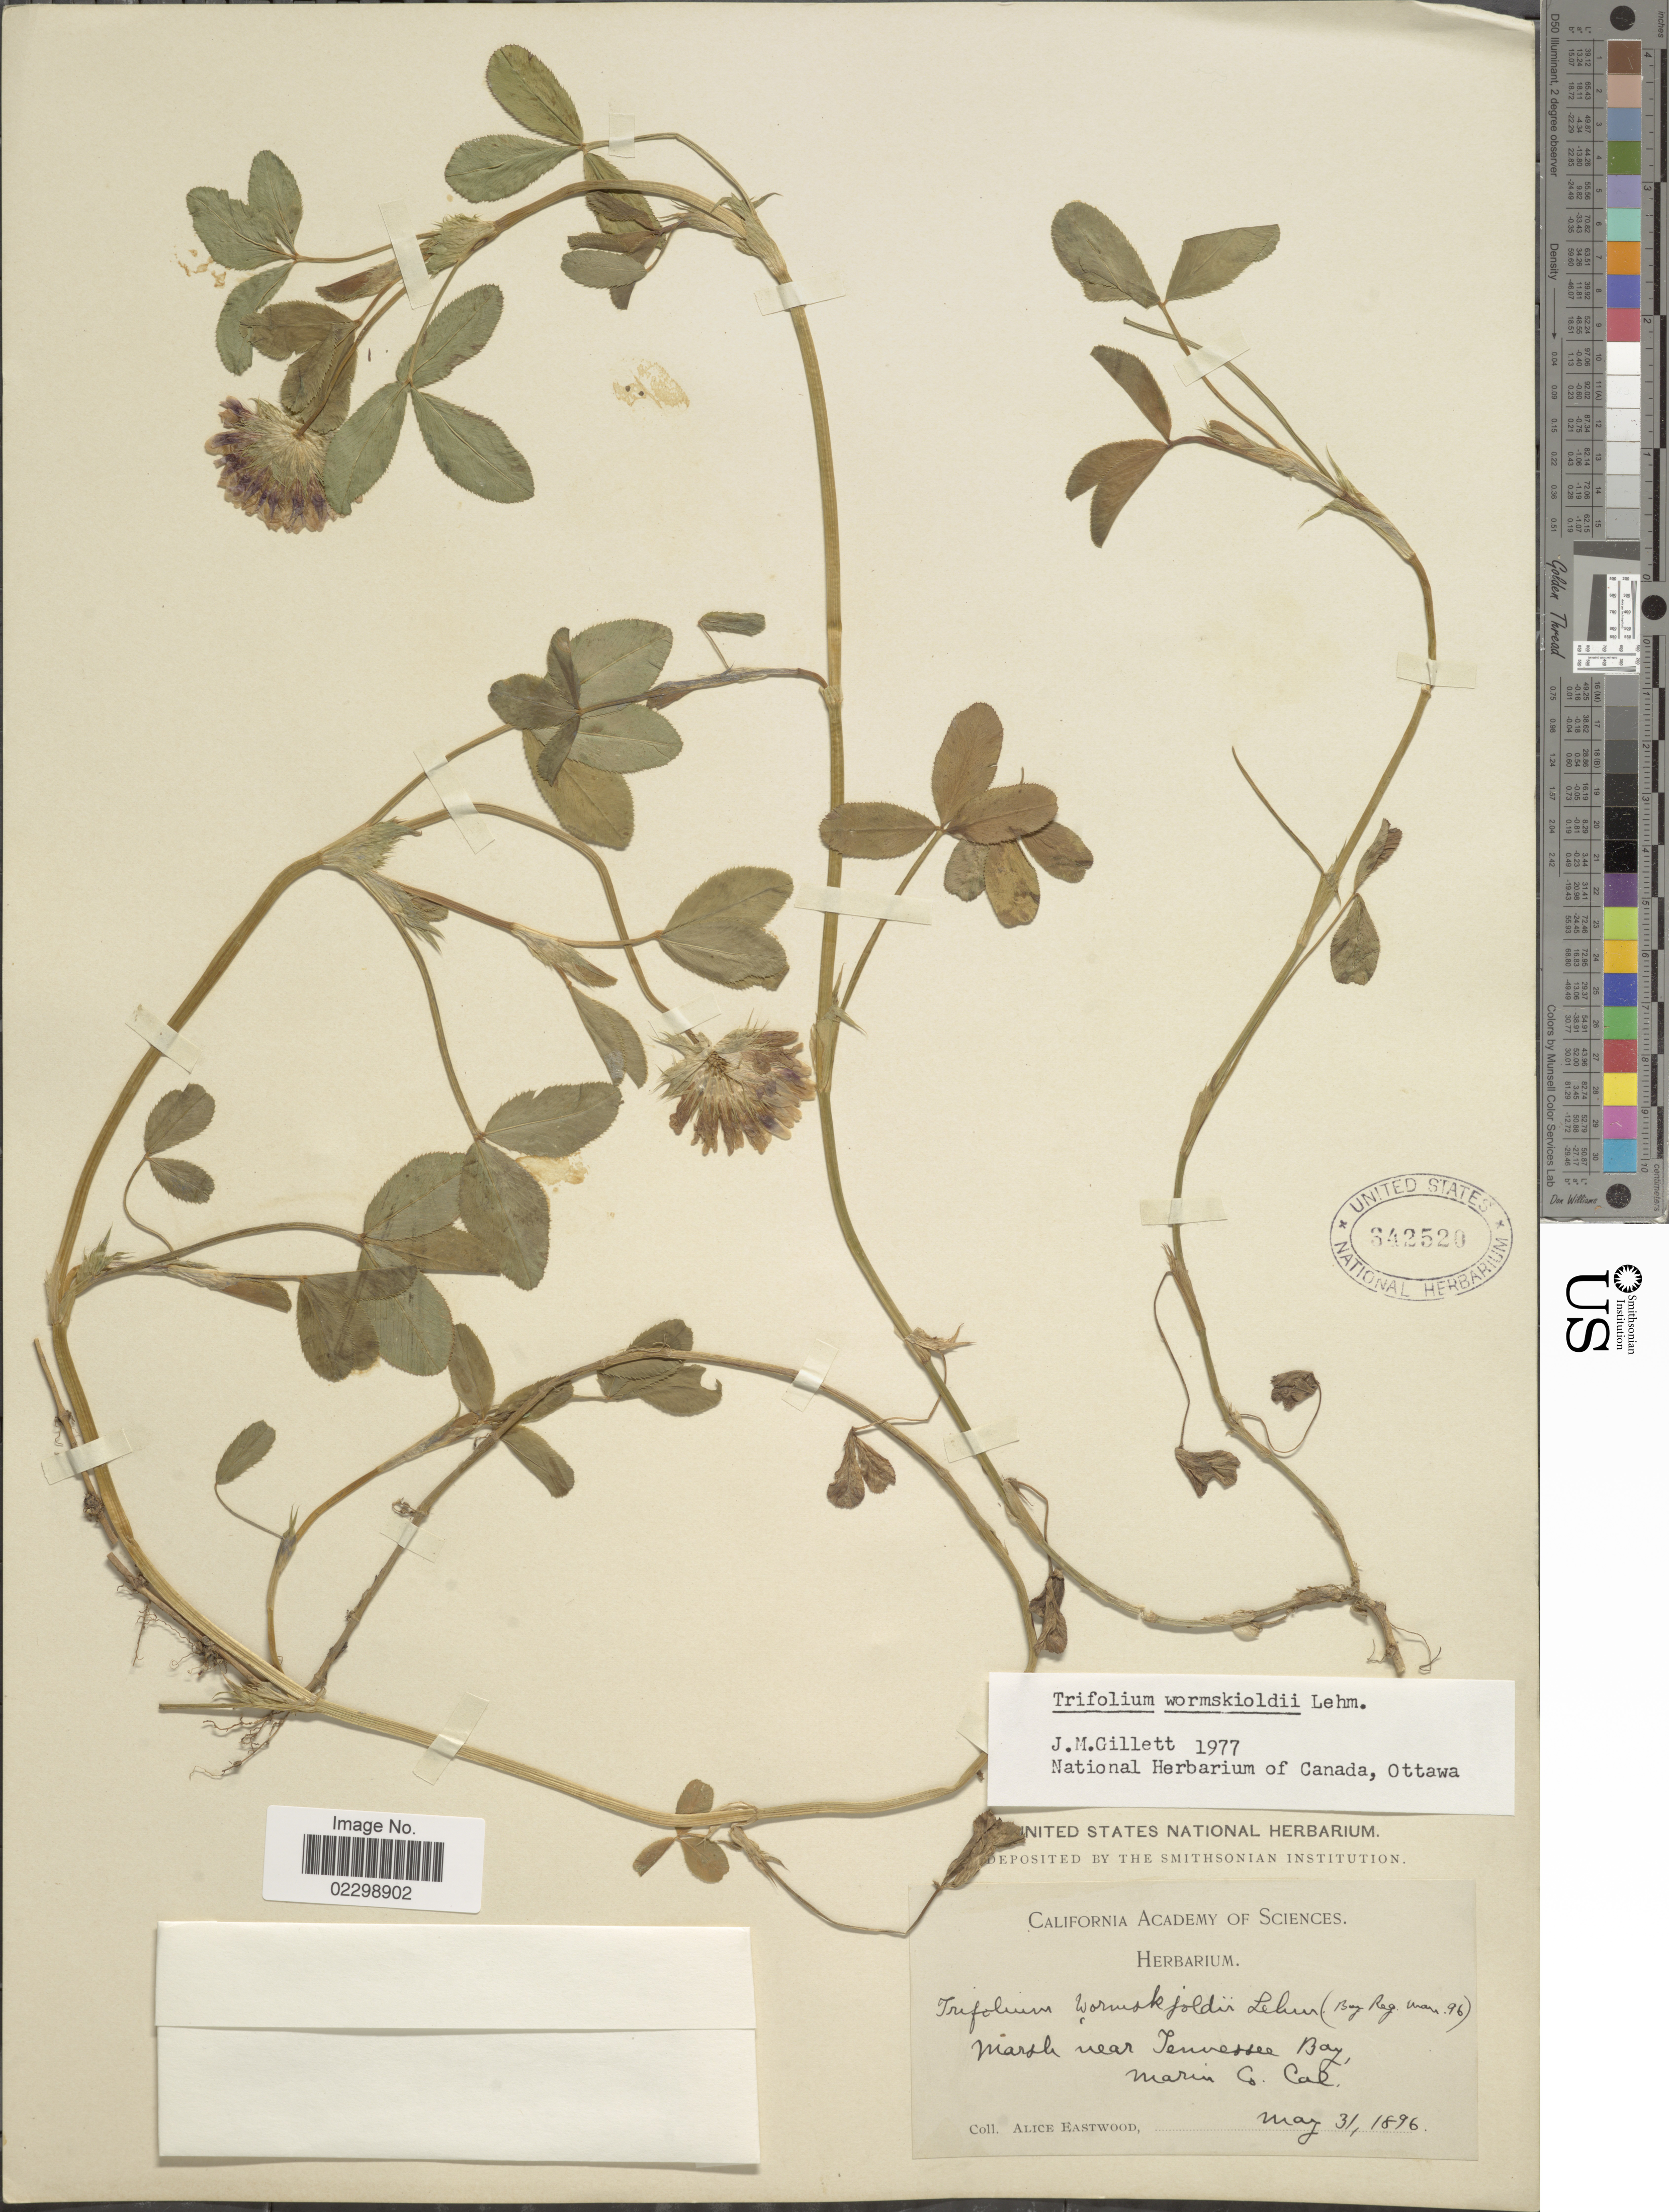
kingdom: Plantae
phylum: Tracheophyta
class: Magnoliopsida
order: Fabales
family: Fabaceae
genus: Trifolium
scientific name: Trifolium wormskioldii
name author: Lehm.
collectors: A. Eastwood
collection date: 1896-05-31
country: United States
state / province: California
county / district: Marin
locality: Marsh near Tennessee Bay, Marin Co.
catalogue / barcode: US 342520